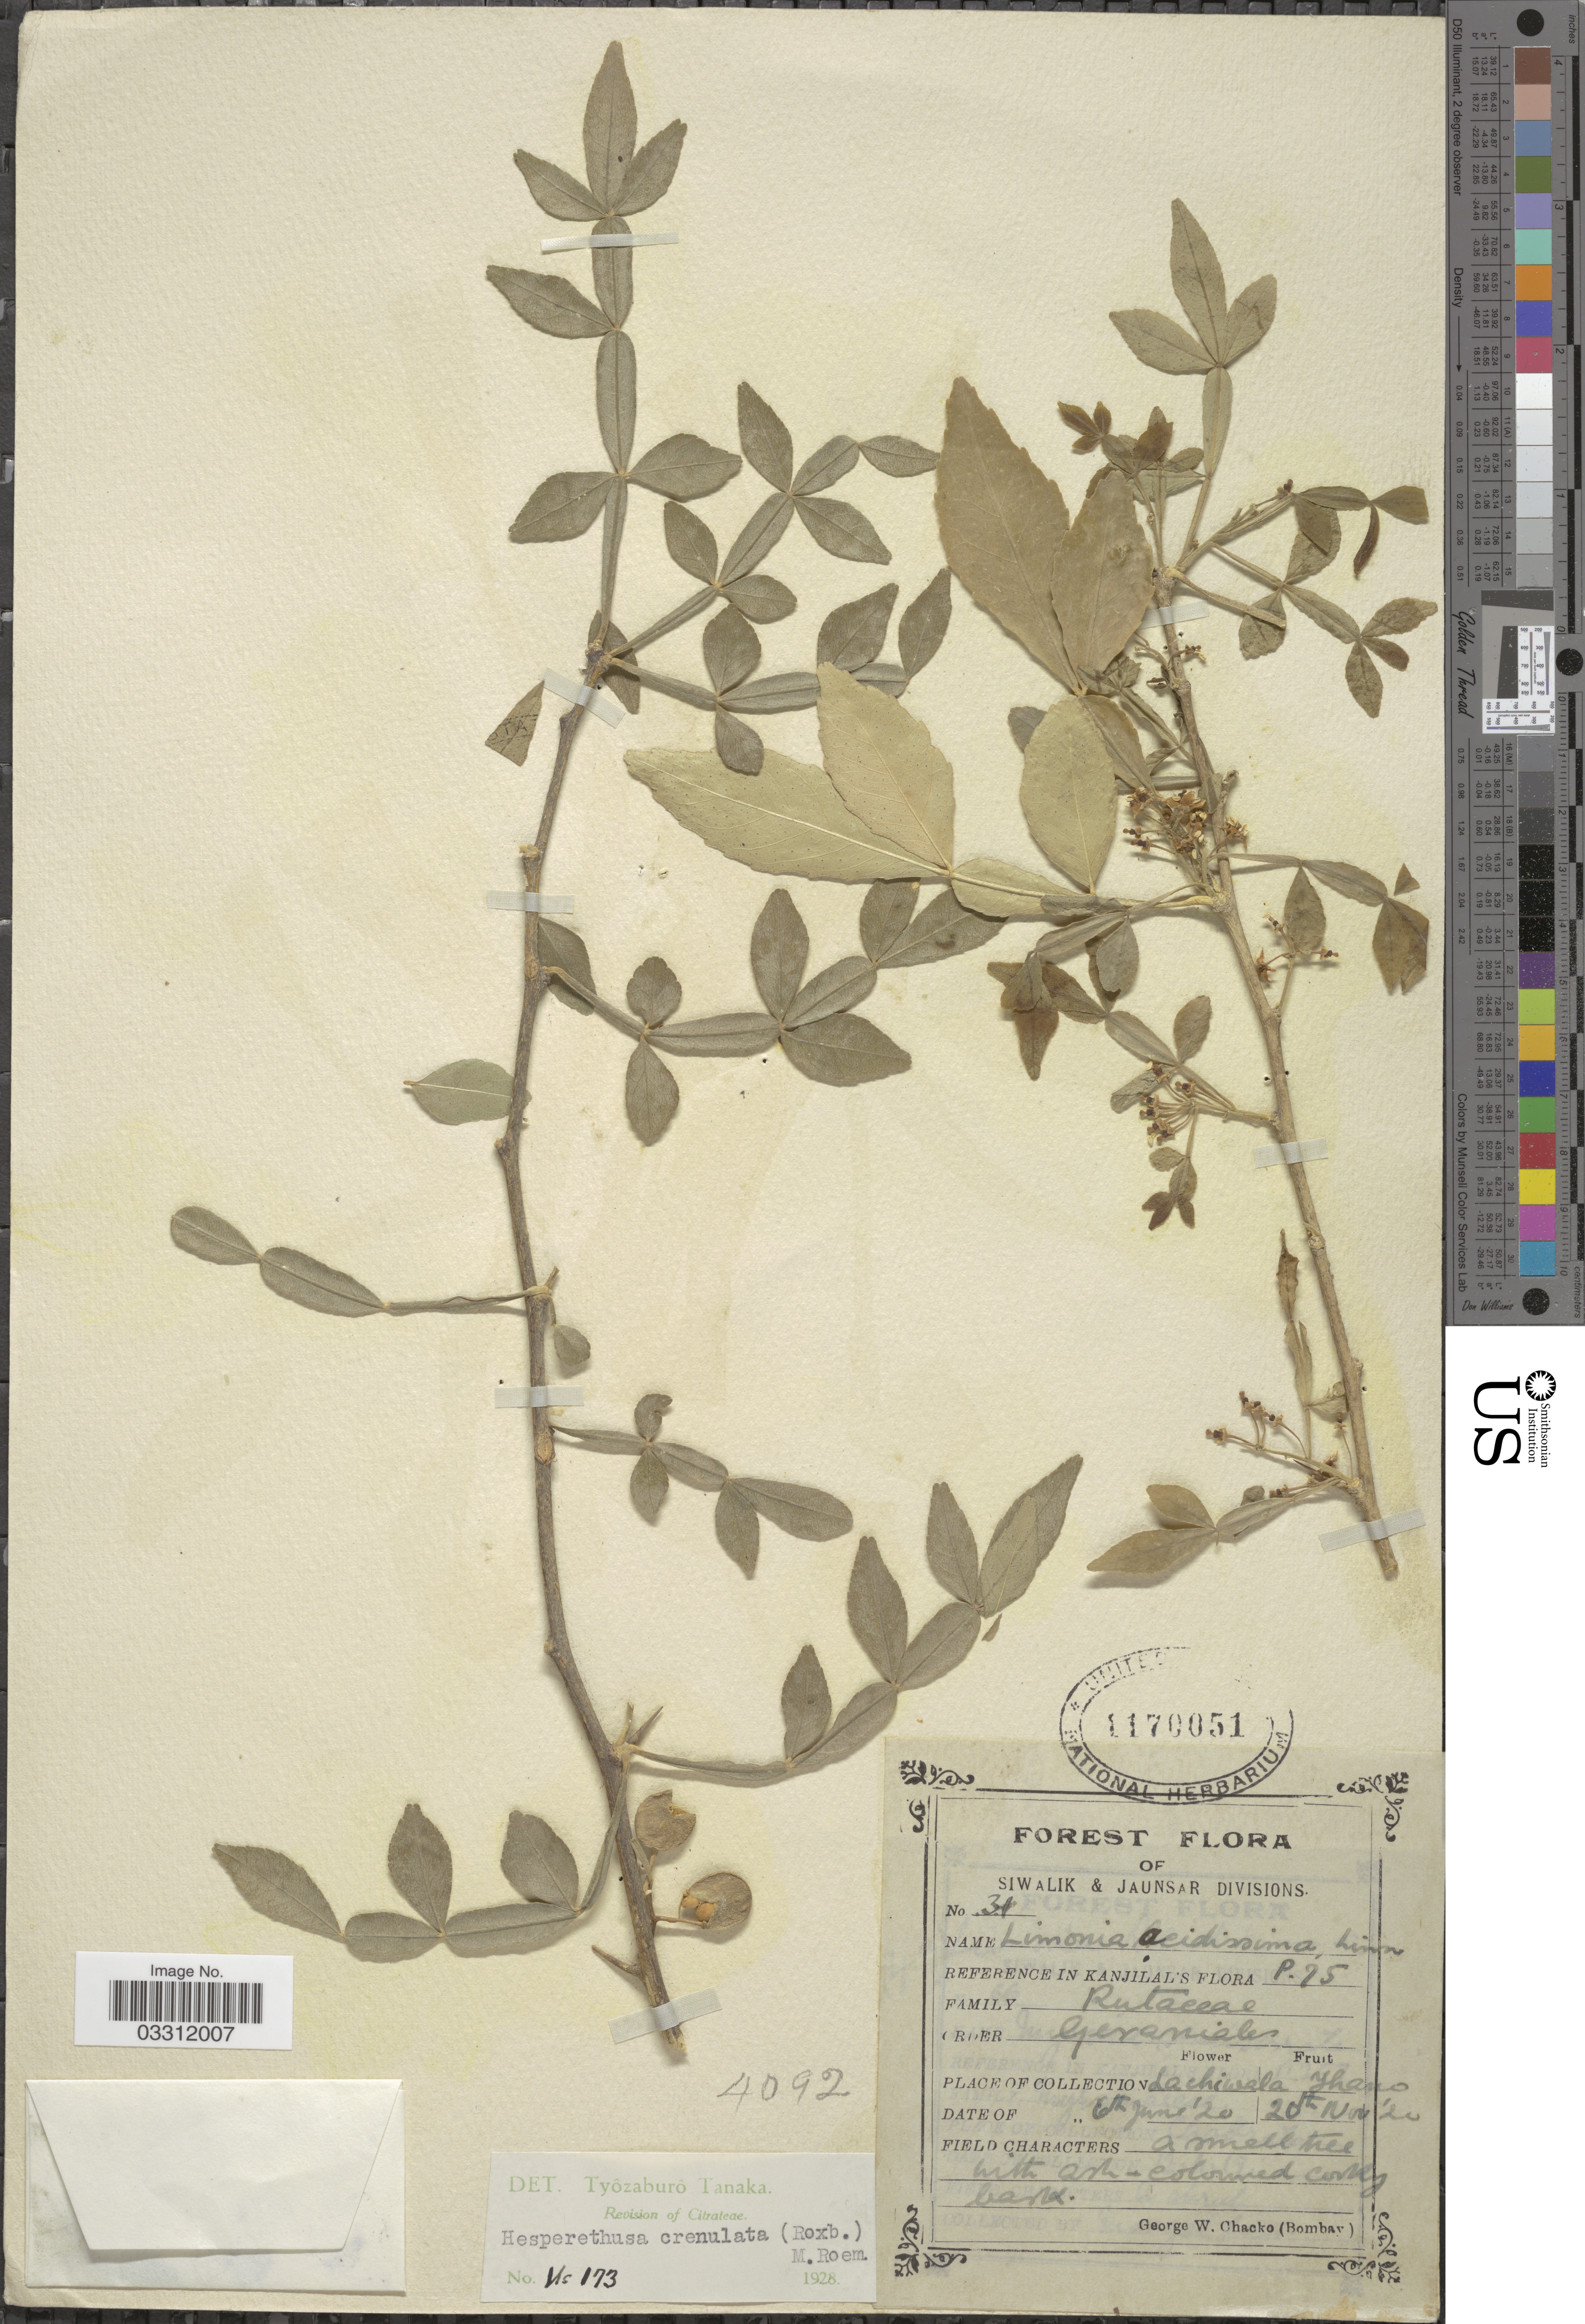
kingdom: Plantae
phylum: Tracheophyta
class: Magnoliopsida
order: Sapindales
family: Rutaceae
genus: Naringi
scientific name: Naringi crenulata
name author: (Roxb.) Nicolson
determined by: Strong, Mark T., (BOT), Smithsonian Institution - National Museum of Natural History (UNITED STATES)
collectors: G. Chacko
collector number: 31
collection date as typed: Transcribed d/m/y: 6/6/20 to 20/11/20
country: India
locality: Lachiwala, Thano.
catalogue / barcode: US 1170051